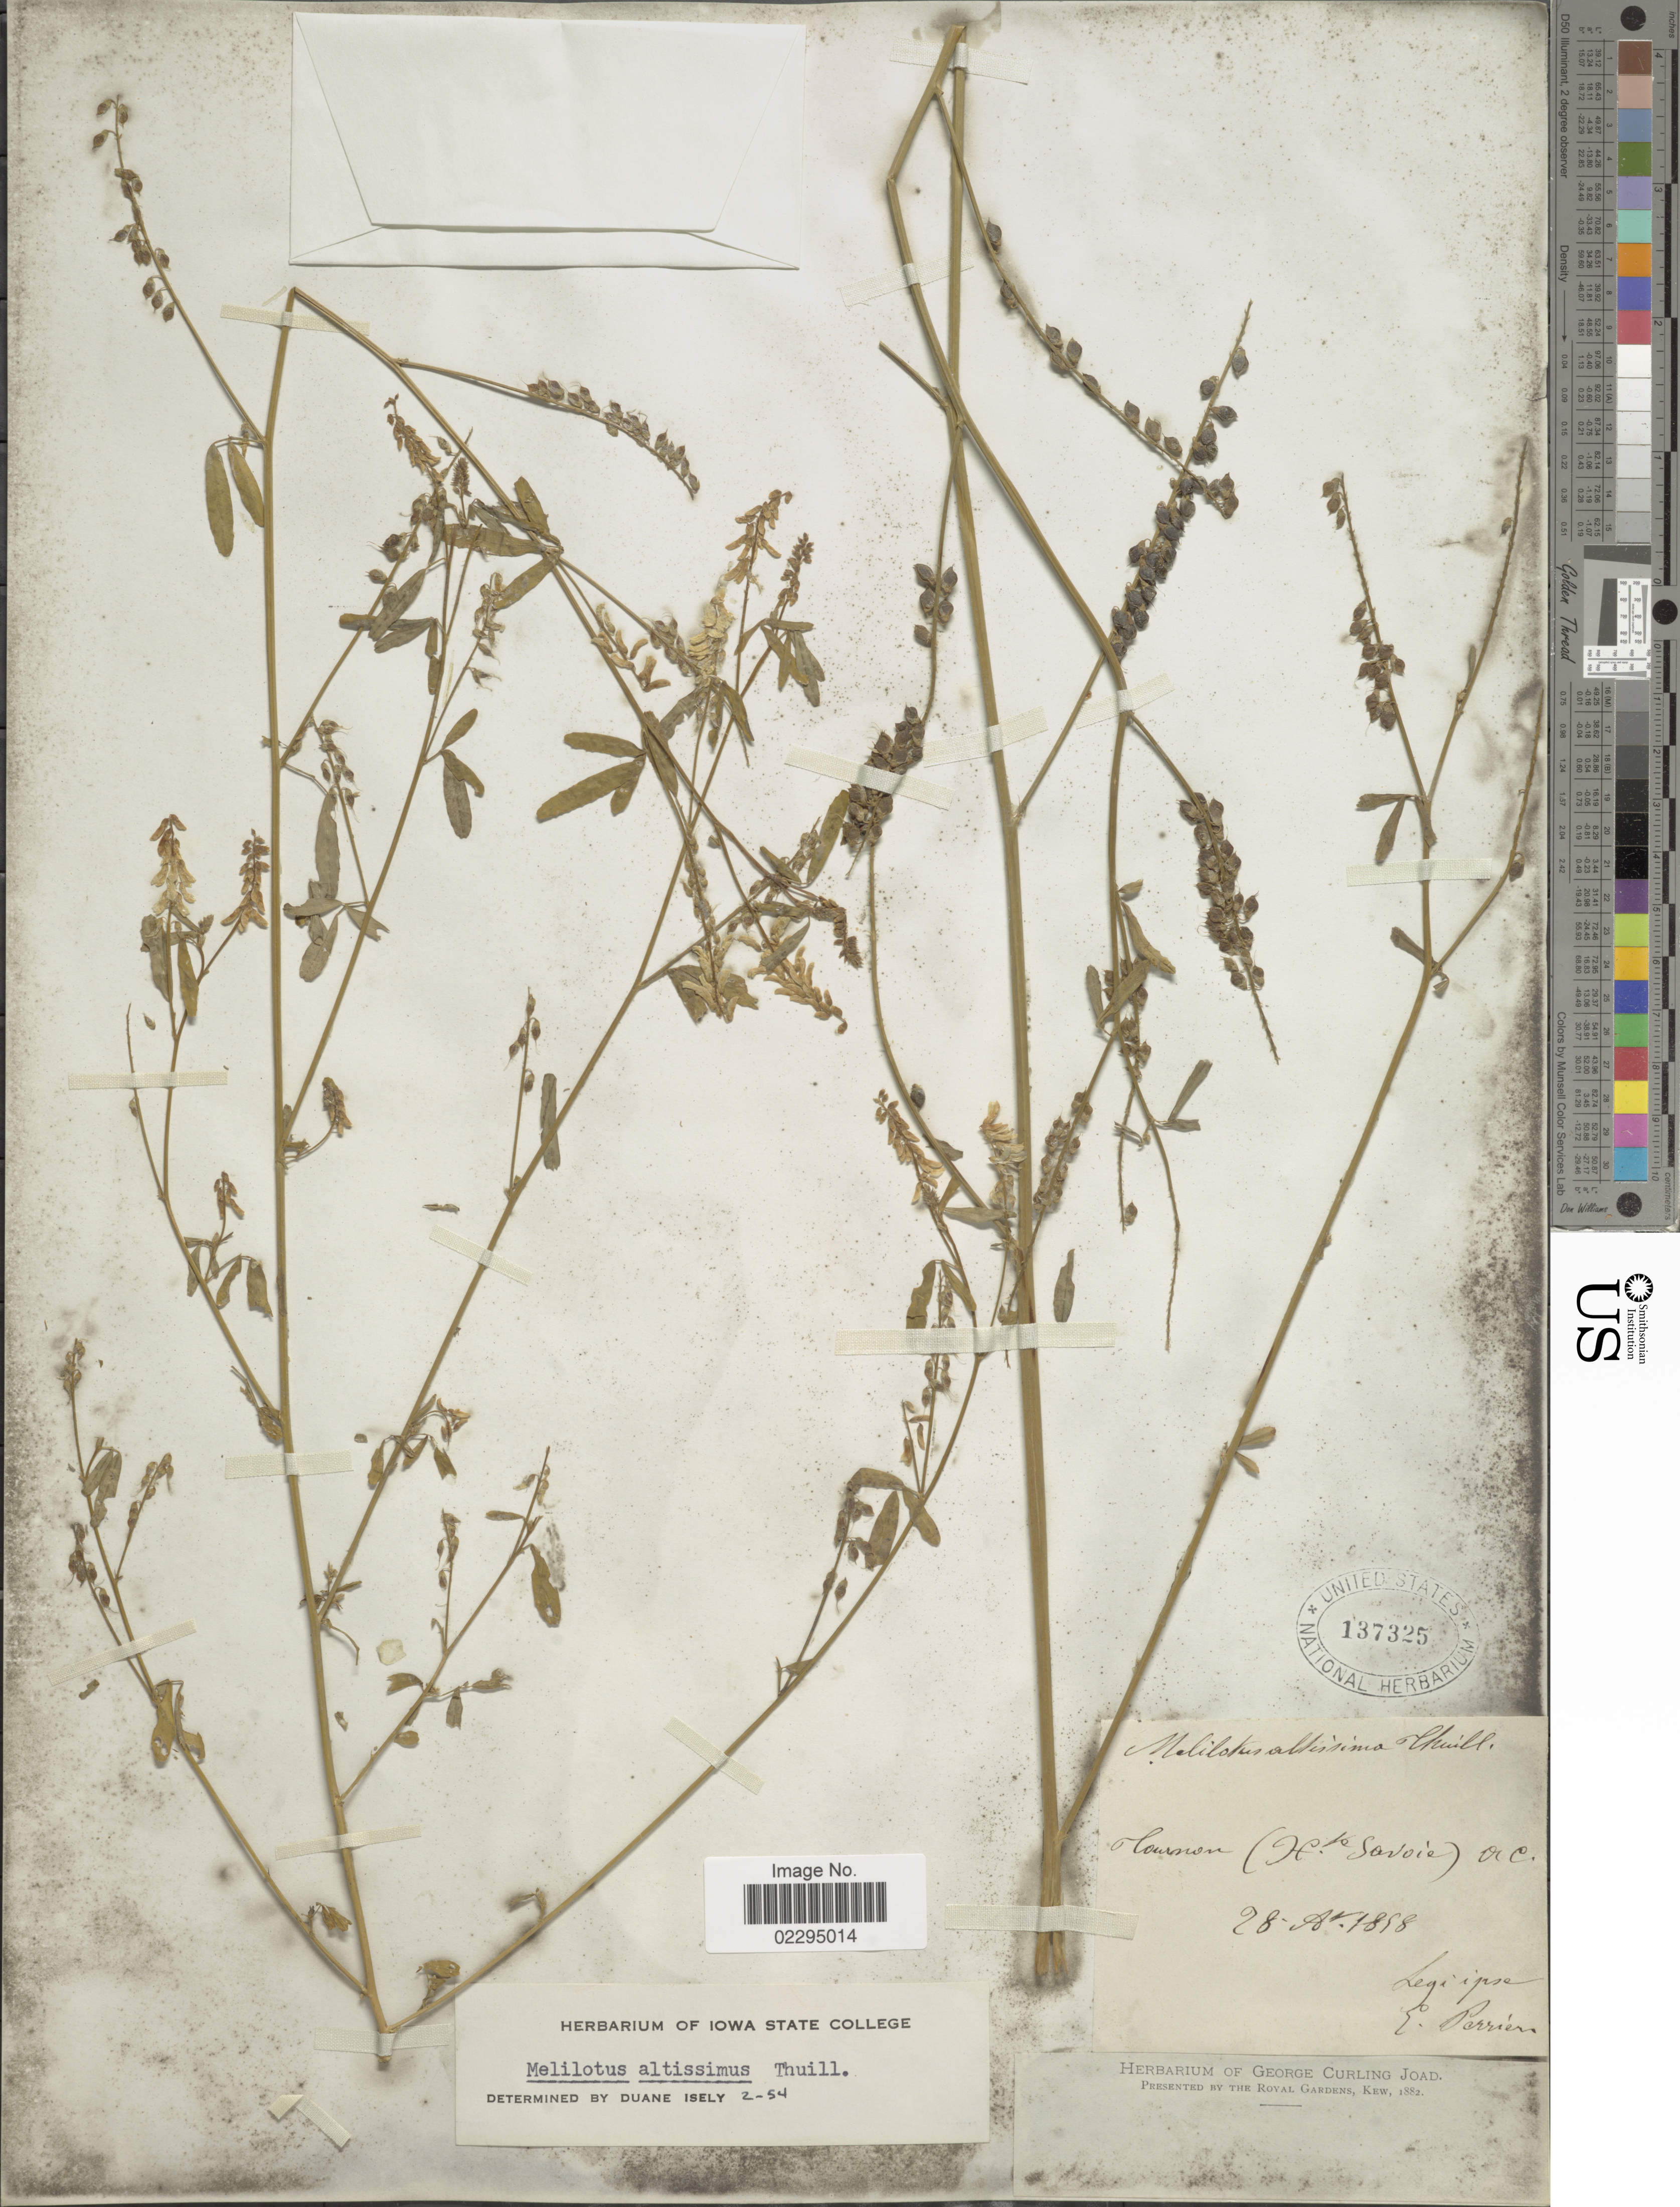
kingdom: Plantae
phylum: Tracheophyta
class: Magnoliopsida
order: Fabales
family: Fabaceae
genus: Melilotus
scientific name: Melilotus altissimus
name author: Thuill.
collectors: E. Perrier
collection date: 1858-04-28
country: France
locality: Cournen [interpreted] (Hte Savoie) Oc.c. [interpreted]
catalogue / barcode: US 137325